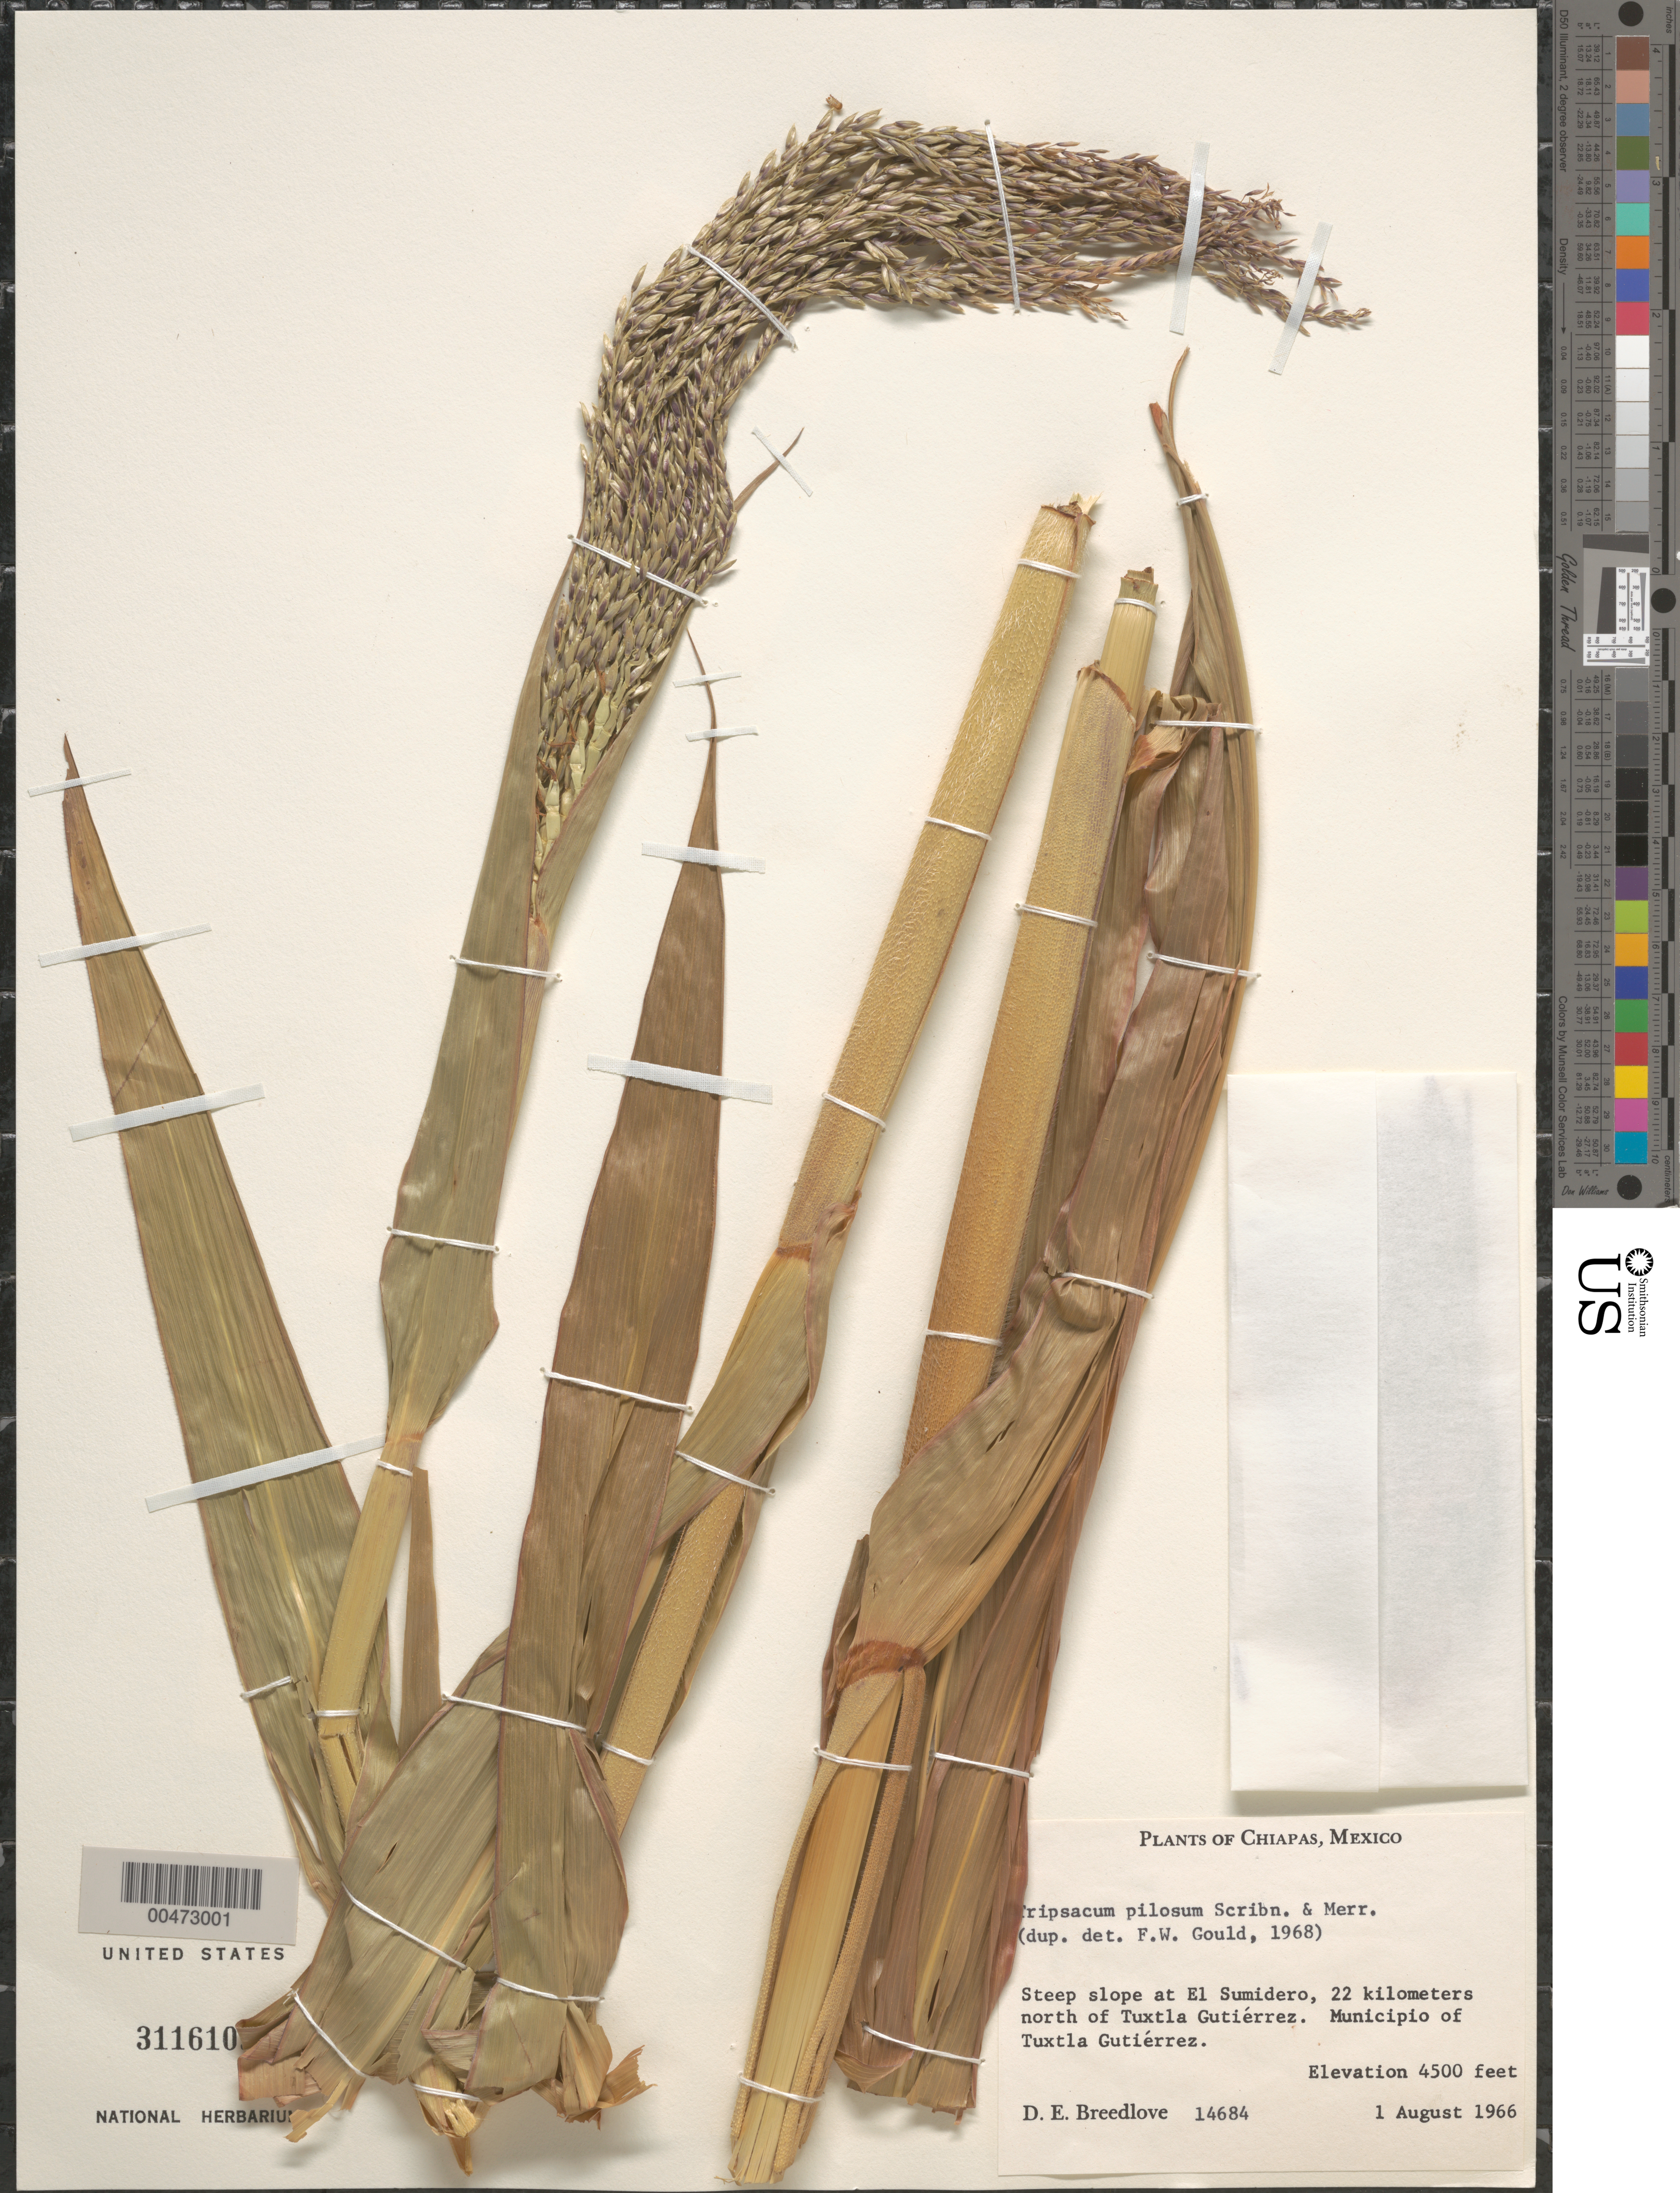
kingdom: Plantae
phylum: Tracheophyta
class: Liliopsida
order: Poales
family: Poaceae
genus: Tripsacum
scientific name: Tripsacum pilosum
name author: Scribn. & Merr.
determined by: Gould, F. W.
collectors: D. E. Breedlove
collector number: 14684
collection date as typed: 1 Aug 1966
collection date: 1966-08-01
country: Mexico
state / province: Chiapas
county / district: Tuxtla Gutiérrez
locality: At El Sumidero, 22 km N of Tuxtla Gutiérrez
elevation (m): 1372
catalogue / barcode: US 3116109